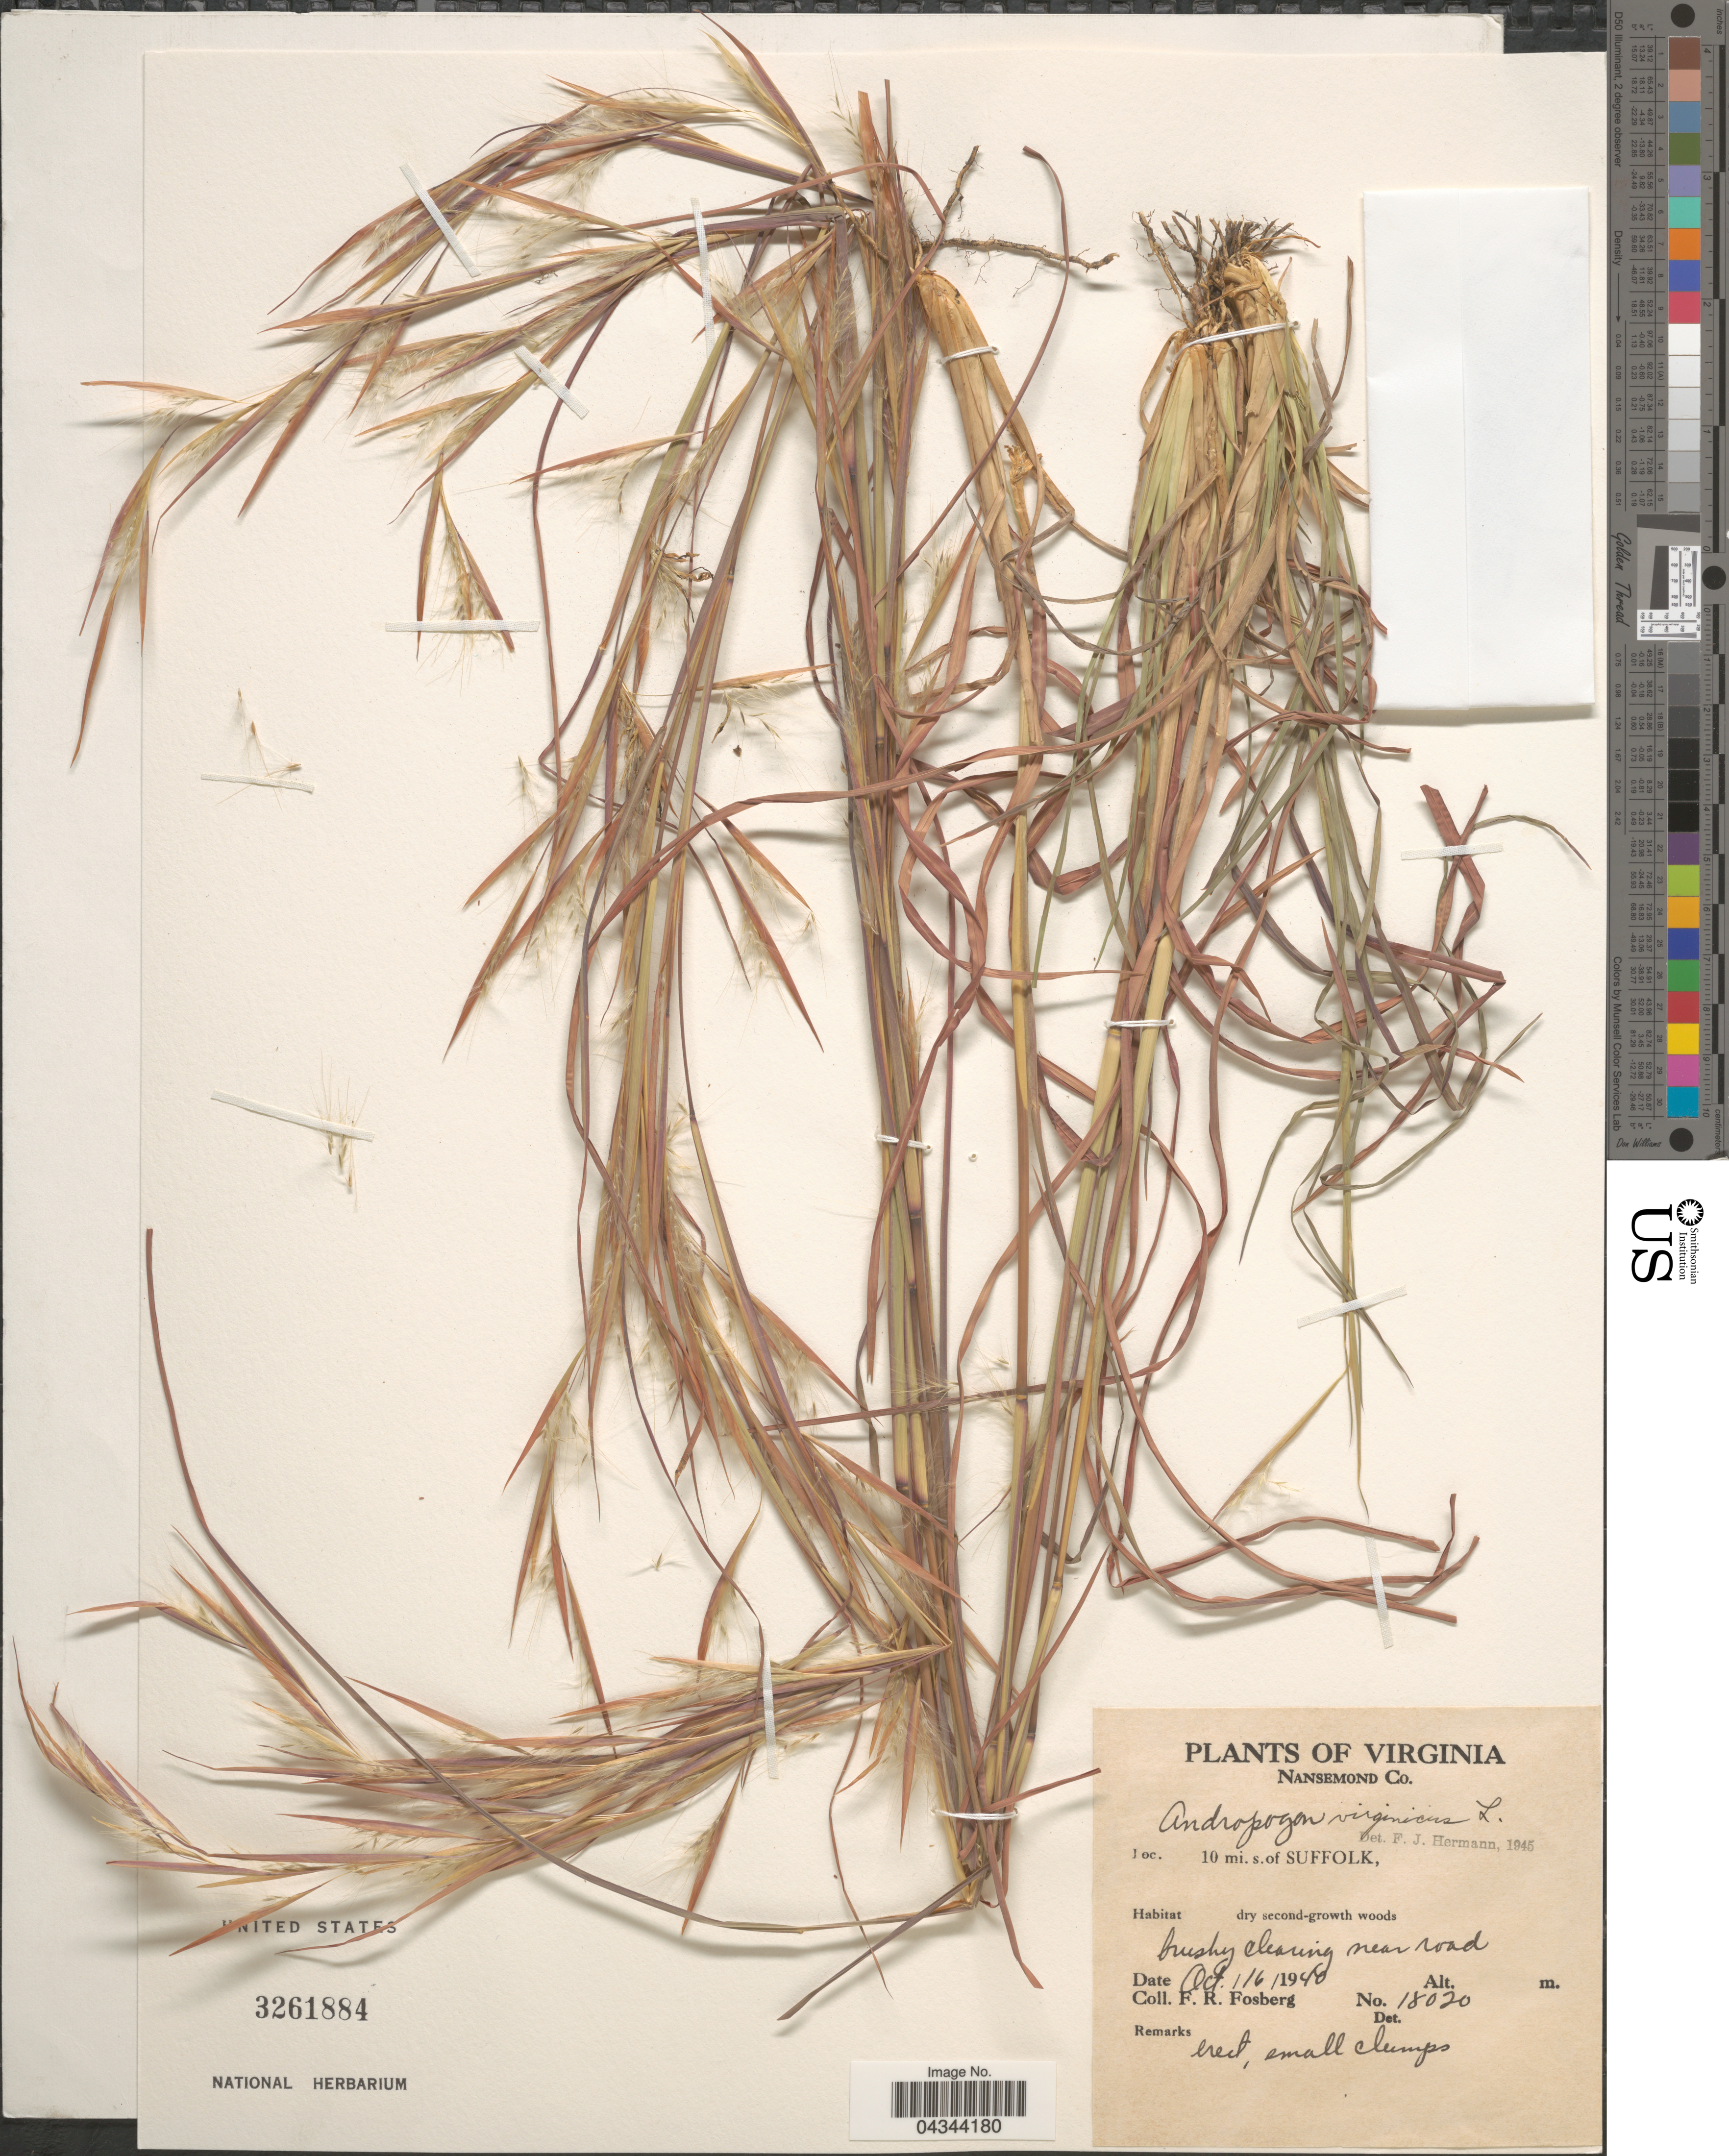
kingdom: Plantae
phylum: Tracheophyta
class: Liliopsida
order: Poales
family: Poaceae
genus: Andropogon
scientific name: Andropogon virginicus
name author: L.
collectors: F. R. Fosberg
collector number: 18020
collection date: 1940-10-16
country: United States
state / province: Virginia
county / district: City of Suffolk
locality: Nansemond Co. 10 mi. s. of Suffolk.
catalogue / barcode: US 3261884